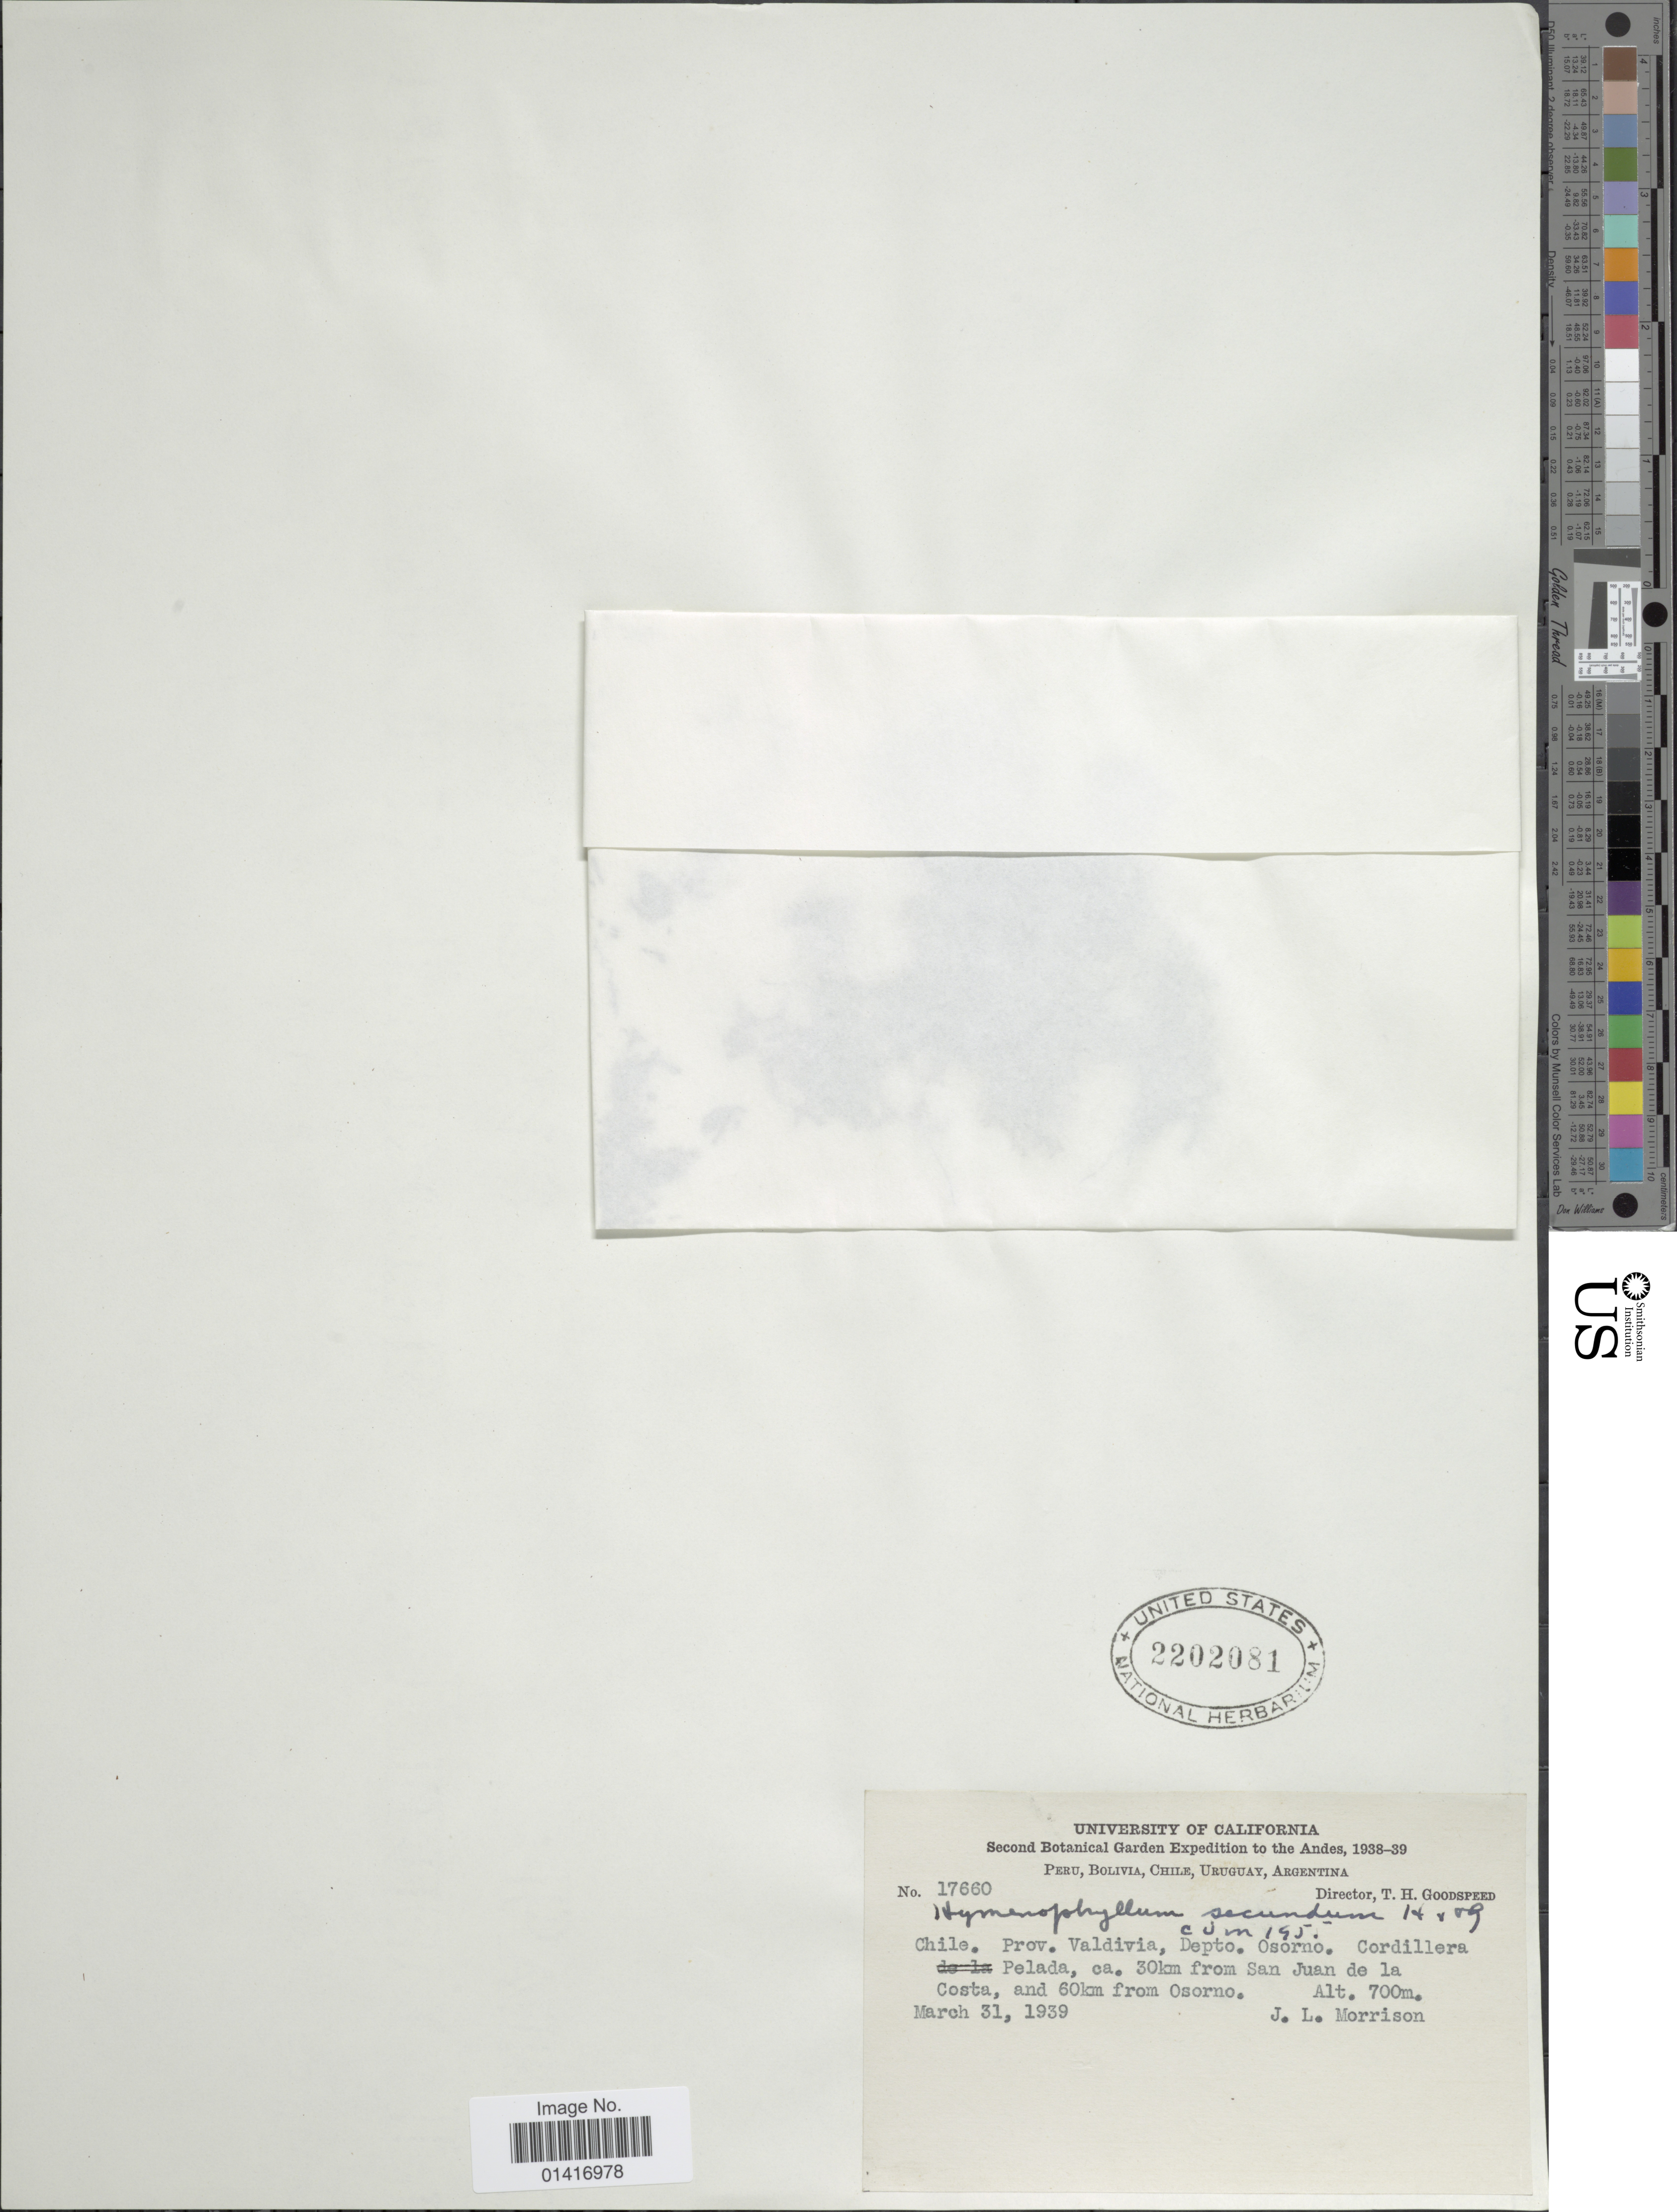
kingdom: Plantae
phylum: Tracheophyta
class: Polypodiopsida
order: Hymenophyllales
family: Hymenophyllaceae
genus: Hymenophyllum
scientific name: Hymenophyllum secundum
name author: Hook. & Grev.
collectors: J. L. Morrison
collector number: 17660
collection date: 1939-03-31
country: Chile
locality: Prov. Valdivia, Depto. Osorno, Cordillera Costa, and 60 km from Osorno.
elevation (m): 700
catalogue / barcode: US 2202081